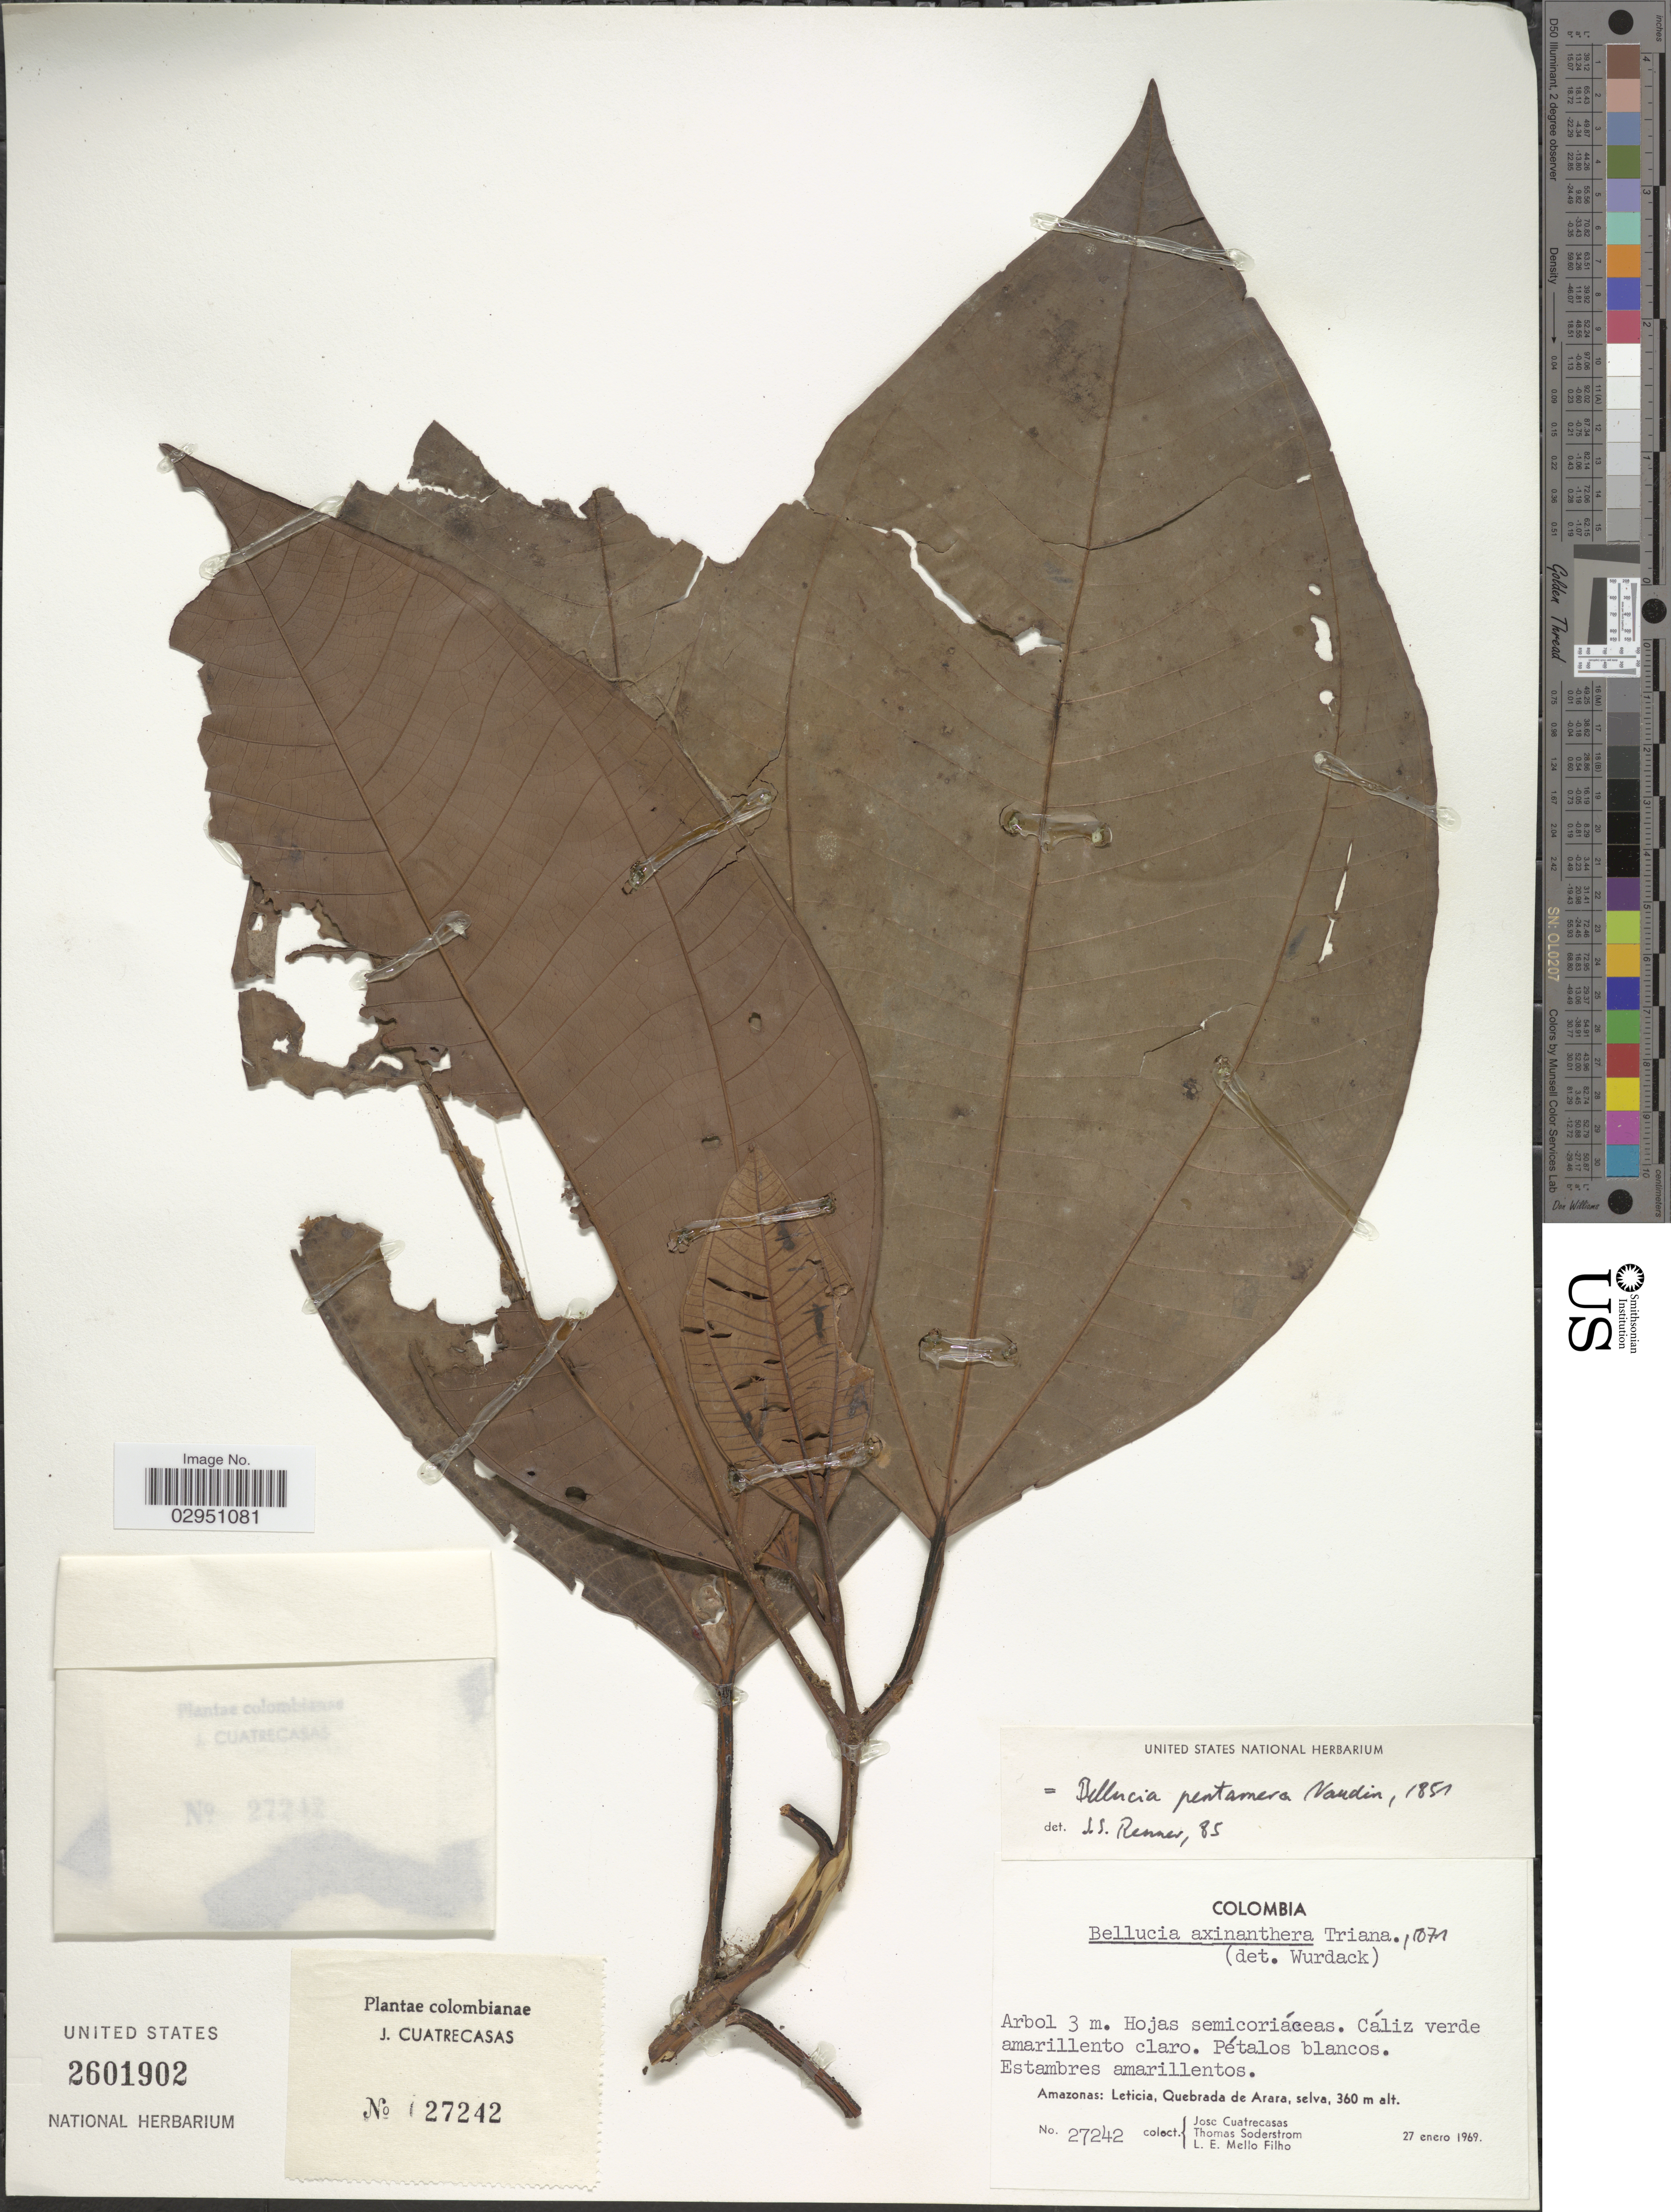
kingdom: Plantae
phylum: Tracheophyta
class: Magnoliopsida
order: Myrtales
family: Melastomataceae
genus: Bellucia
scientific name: Bellucia pentamera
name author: Naudin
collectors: J. Cuatrecasas, T. R. Soderstrom & L. Filho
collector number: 27242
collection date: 1969-01-27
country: Colombia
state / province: Amazônas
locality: Leticia, Quebrada de Arara.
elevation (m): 360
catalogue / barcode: US 2601902